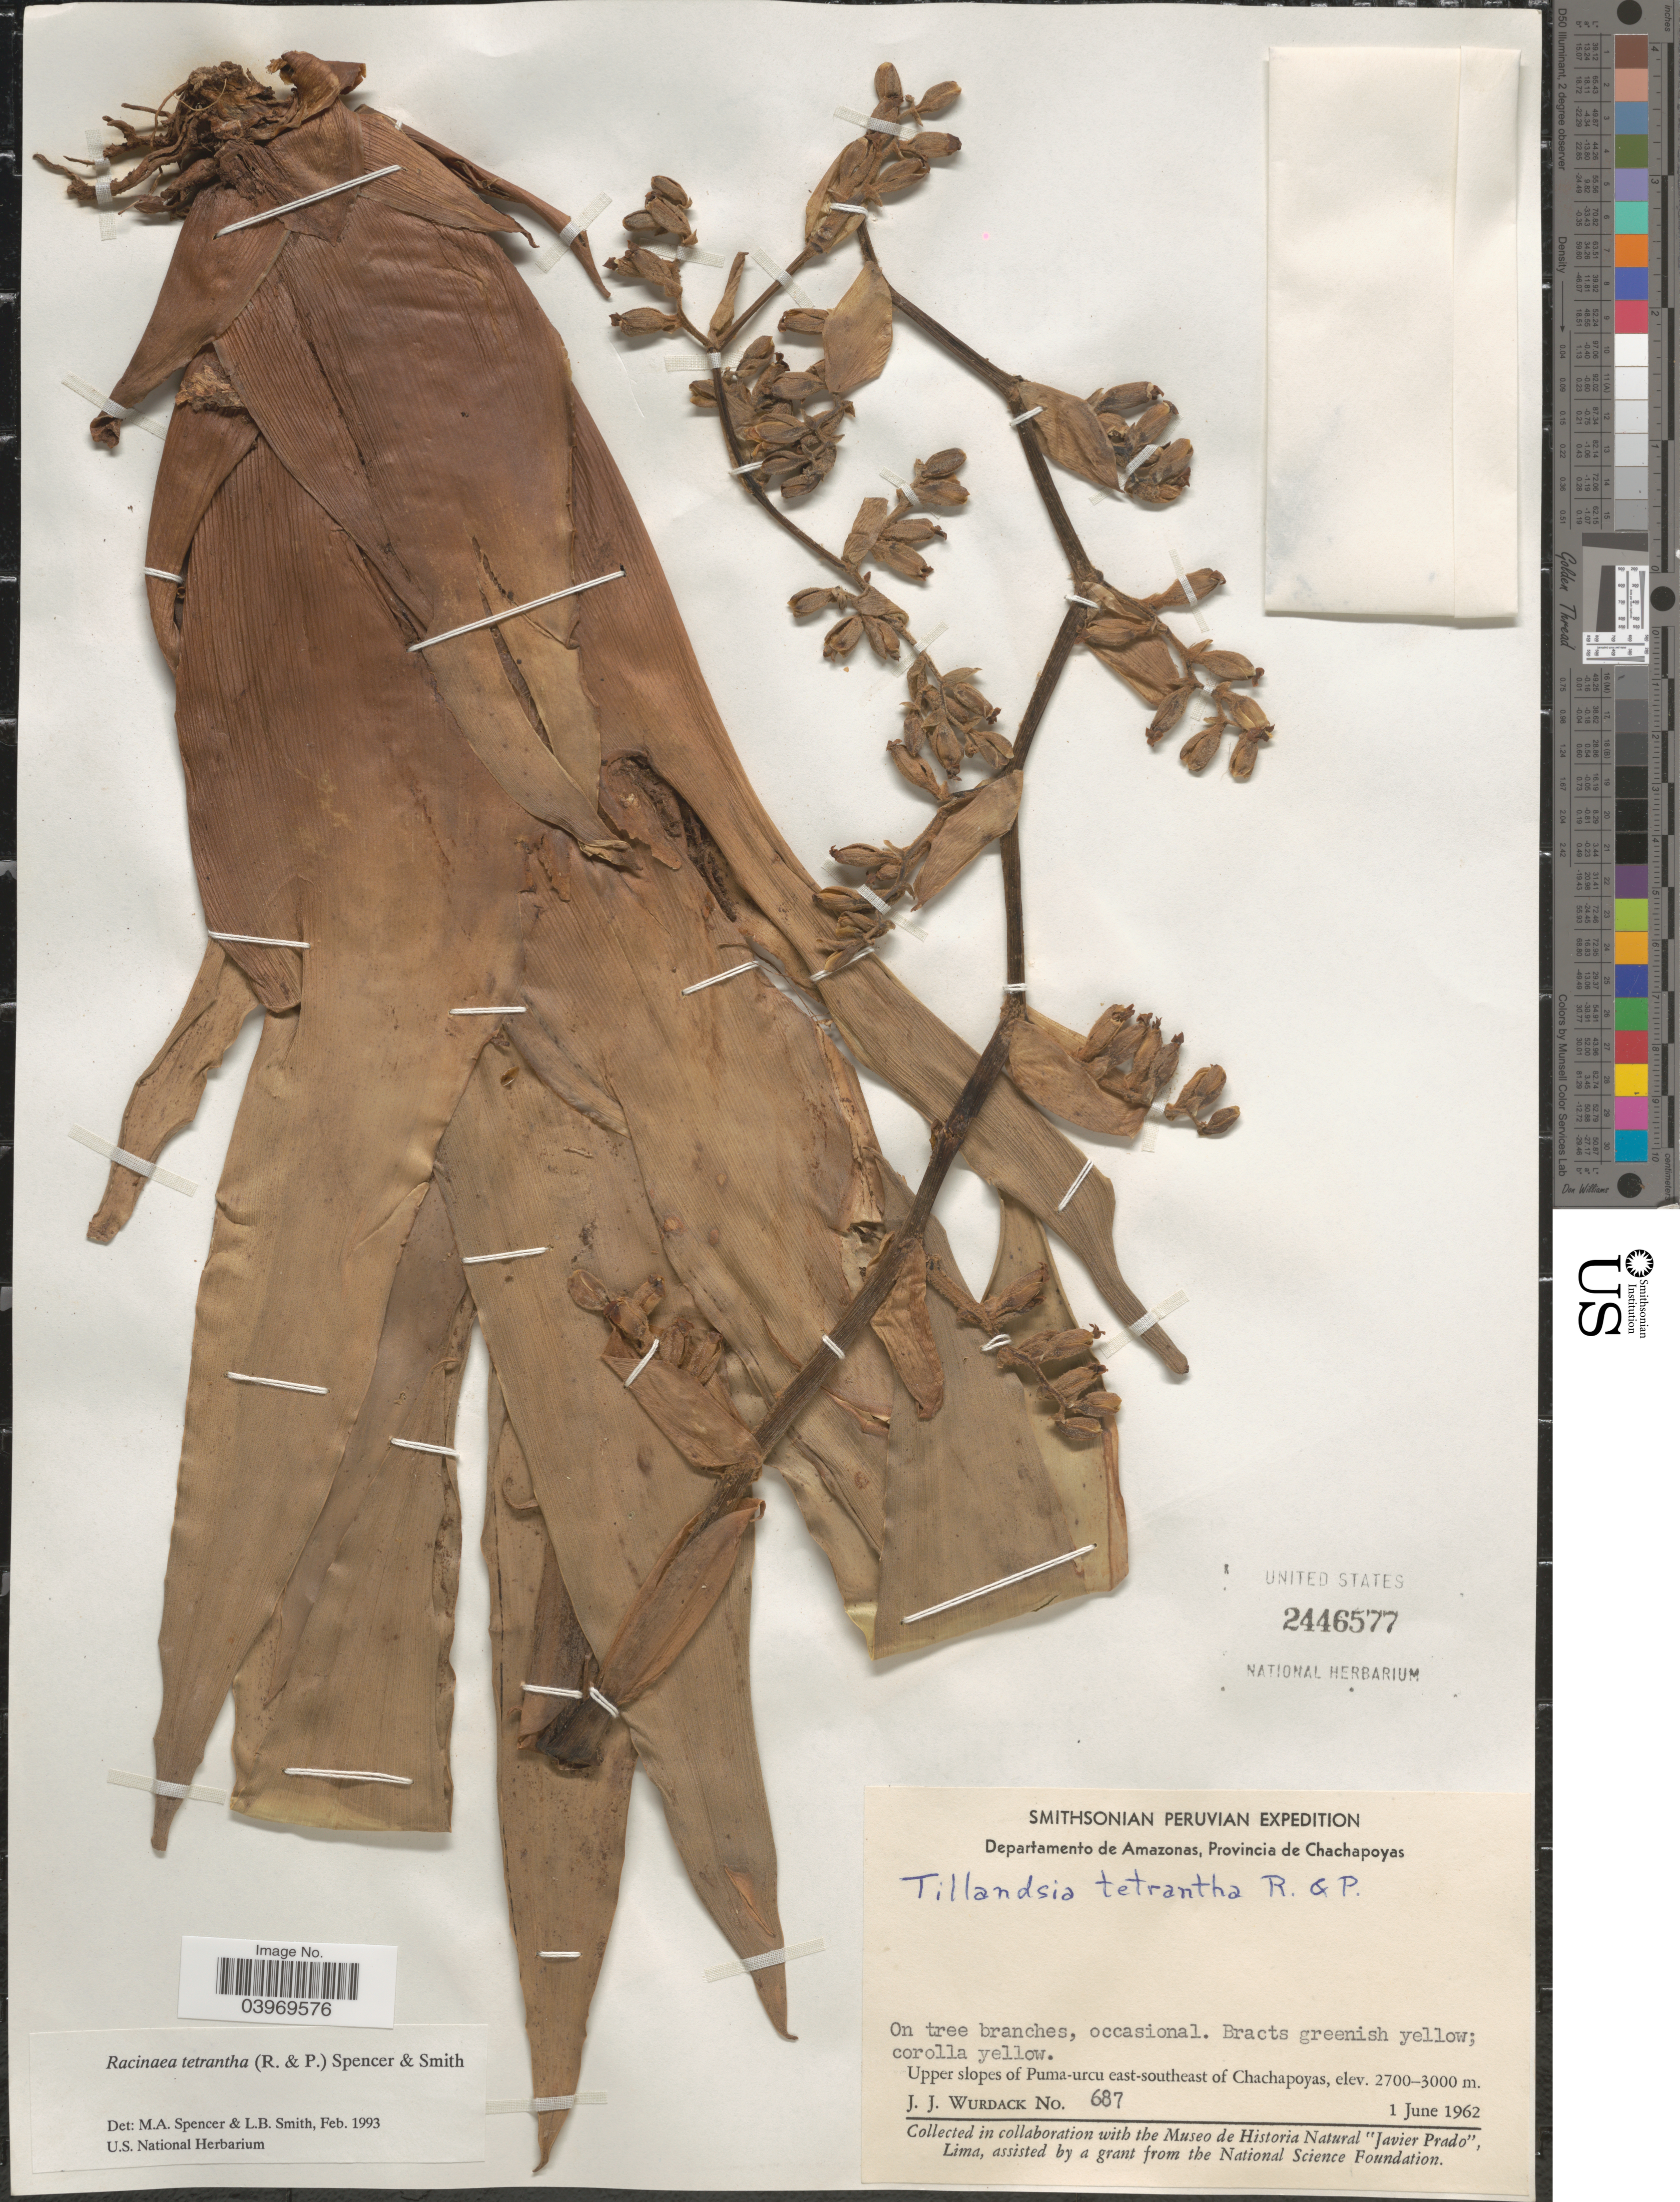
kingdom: Plantae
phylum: Tracheophyta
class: Liliopsida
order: Poales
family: Bromeliaceae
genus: Racinaea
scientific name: Racinaea tetrantha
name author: (Ruiz & Pav.) L.B. Sm.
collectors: J. J. Wurdack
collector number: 687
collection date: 1962-06-01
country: Peru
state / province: Amazonas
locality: Departamento de Amazonas, Provincia de Chachapoyas. Upper slopes of Puma-urcu east-southeast of Chachapoyas.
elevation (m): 2700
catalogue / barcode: US 2446577